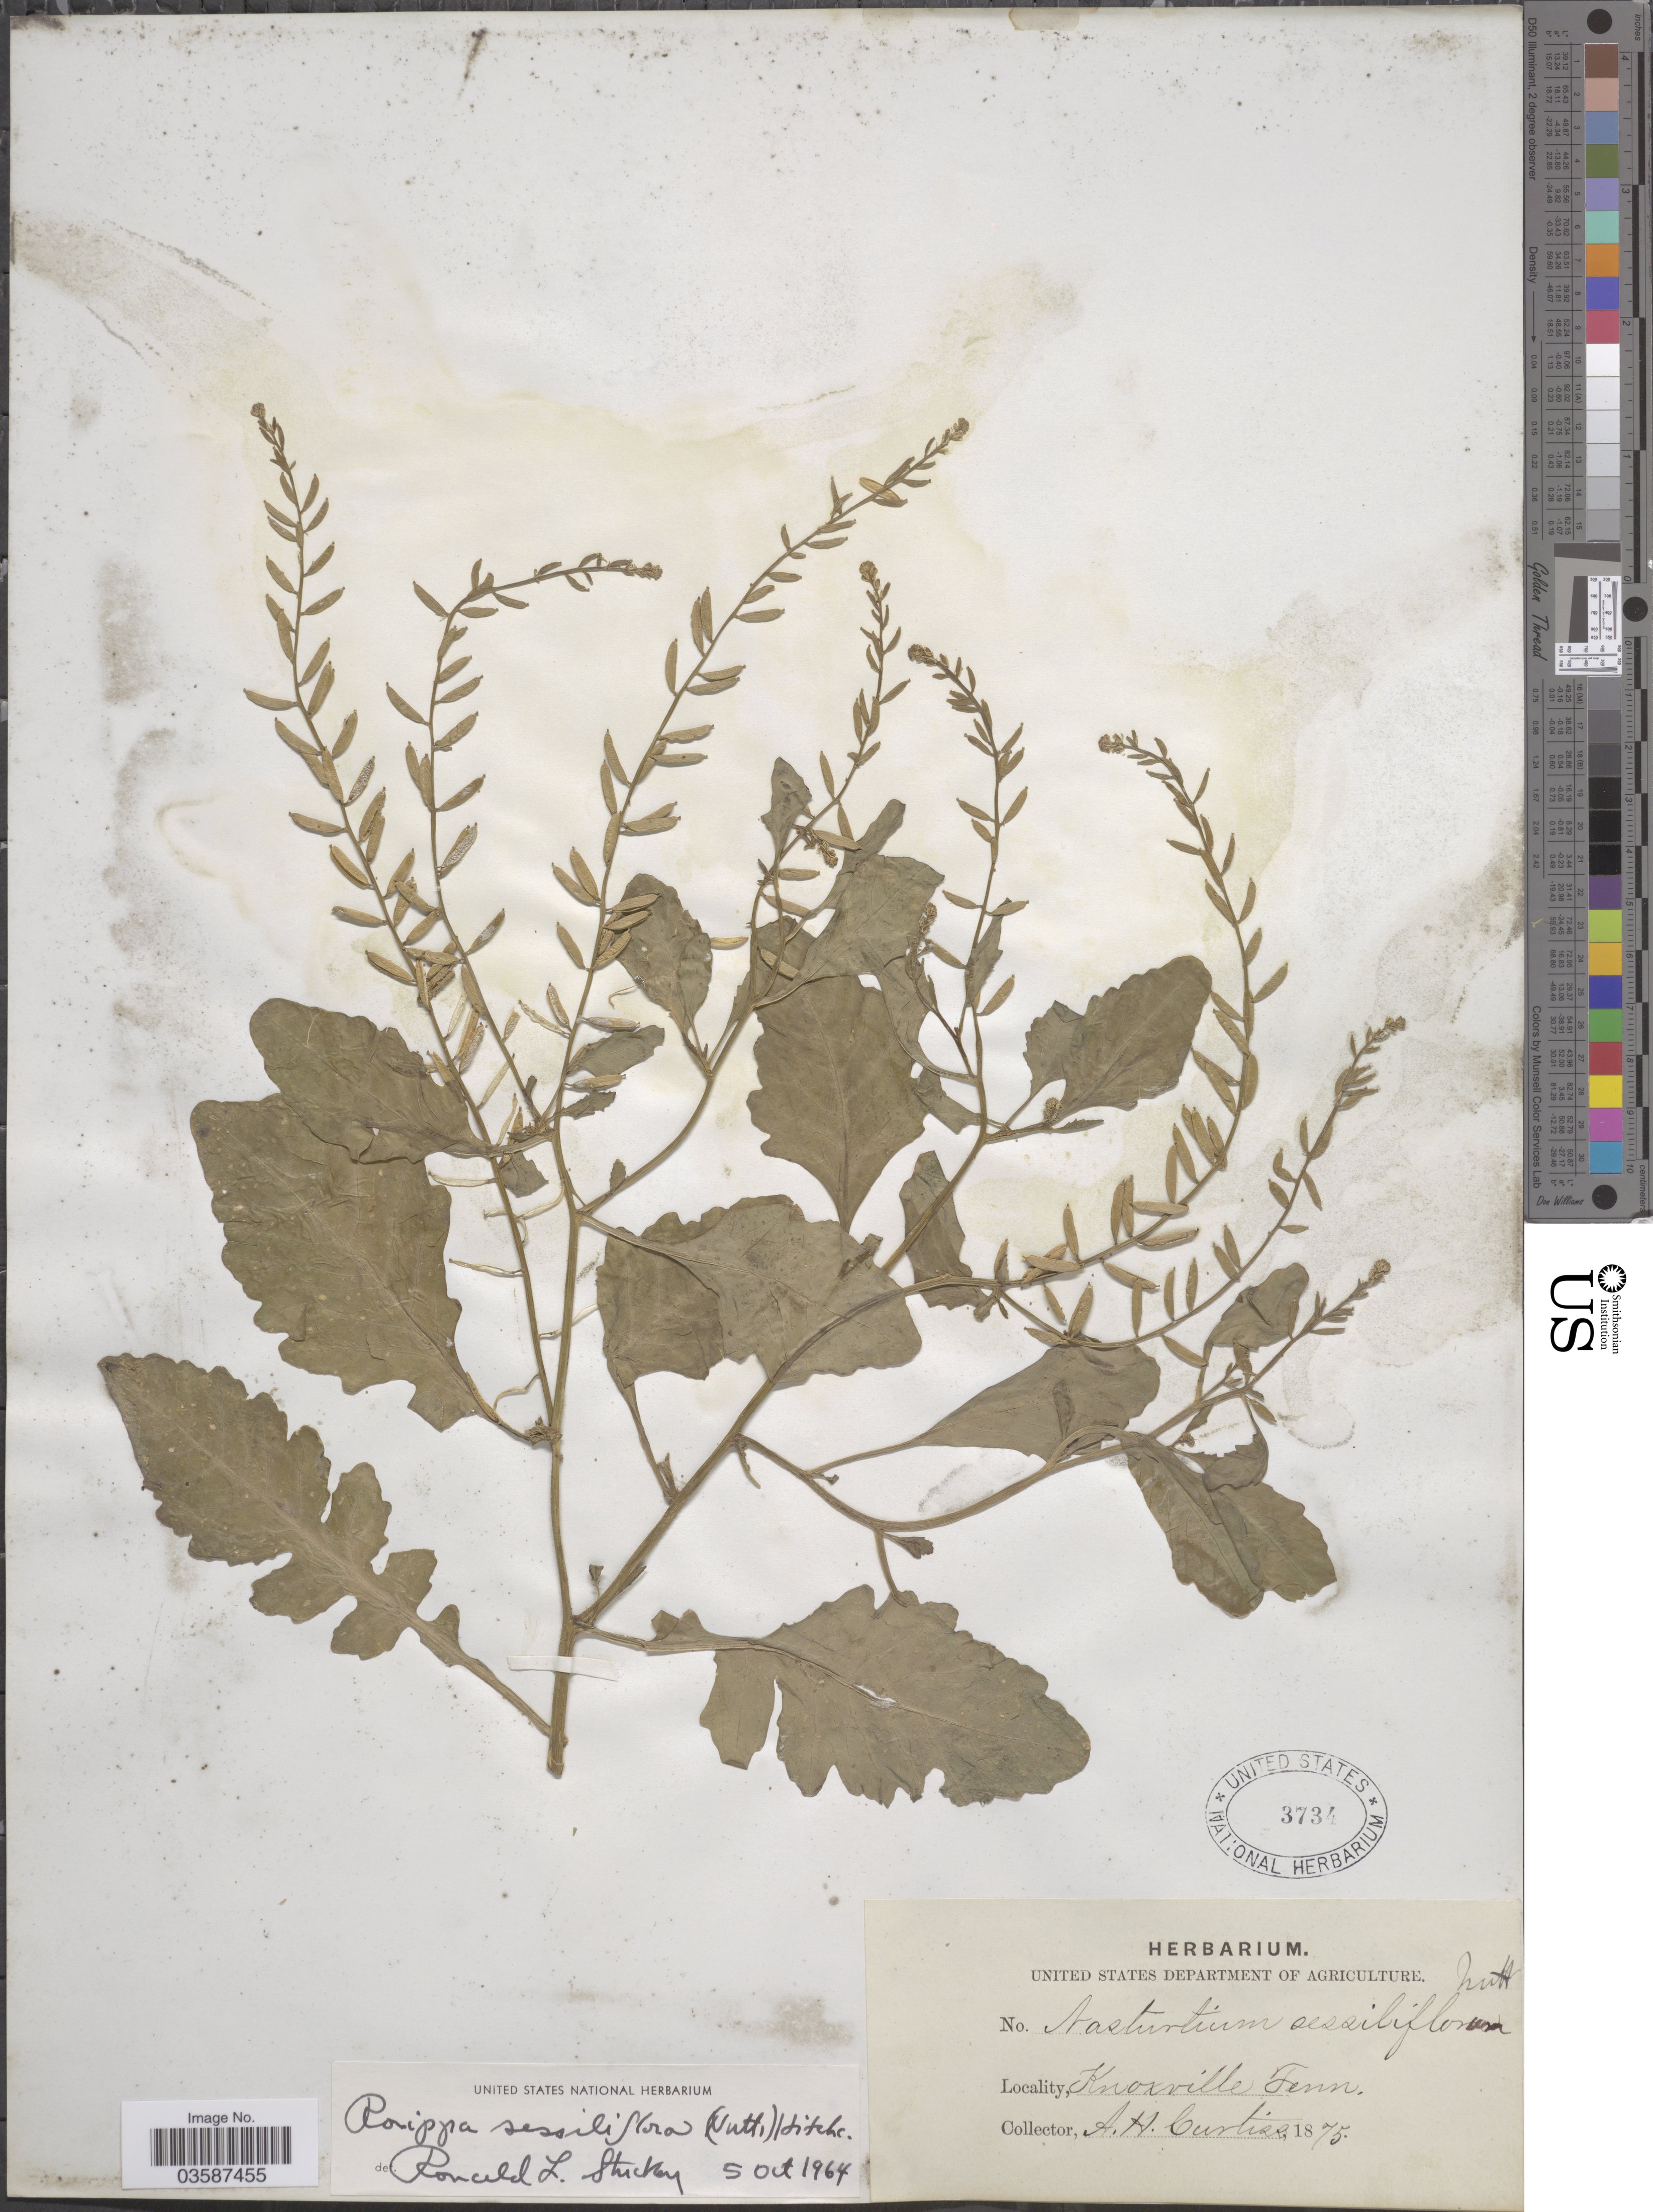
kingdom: Plantae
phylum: Tracheophyta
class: Magnoliopsida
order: Brassicales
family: Brassicaceae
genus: Rorippa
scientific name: Rorippa sessiliflora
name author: (Nutt.) Hitchc.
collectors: A. H. Curtiss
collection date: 1875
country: United States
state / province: Tennessee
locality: Knoxville.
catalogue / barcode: US 3734